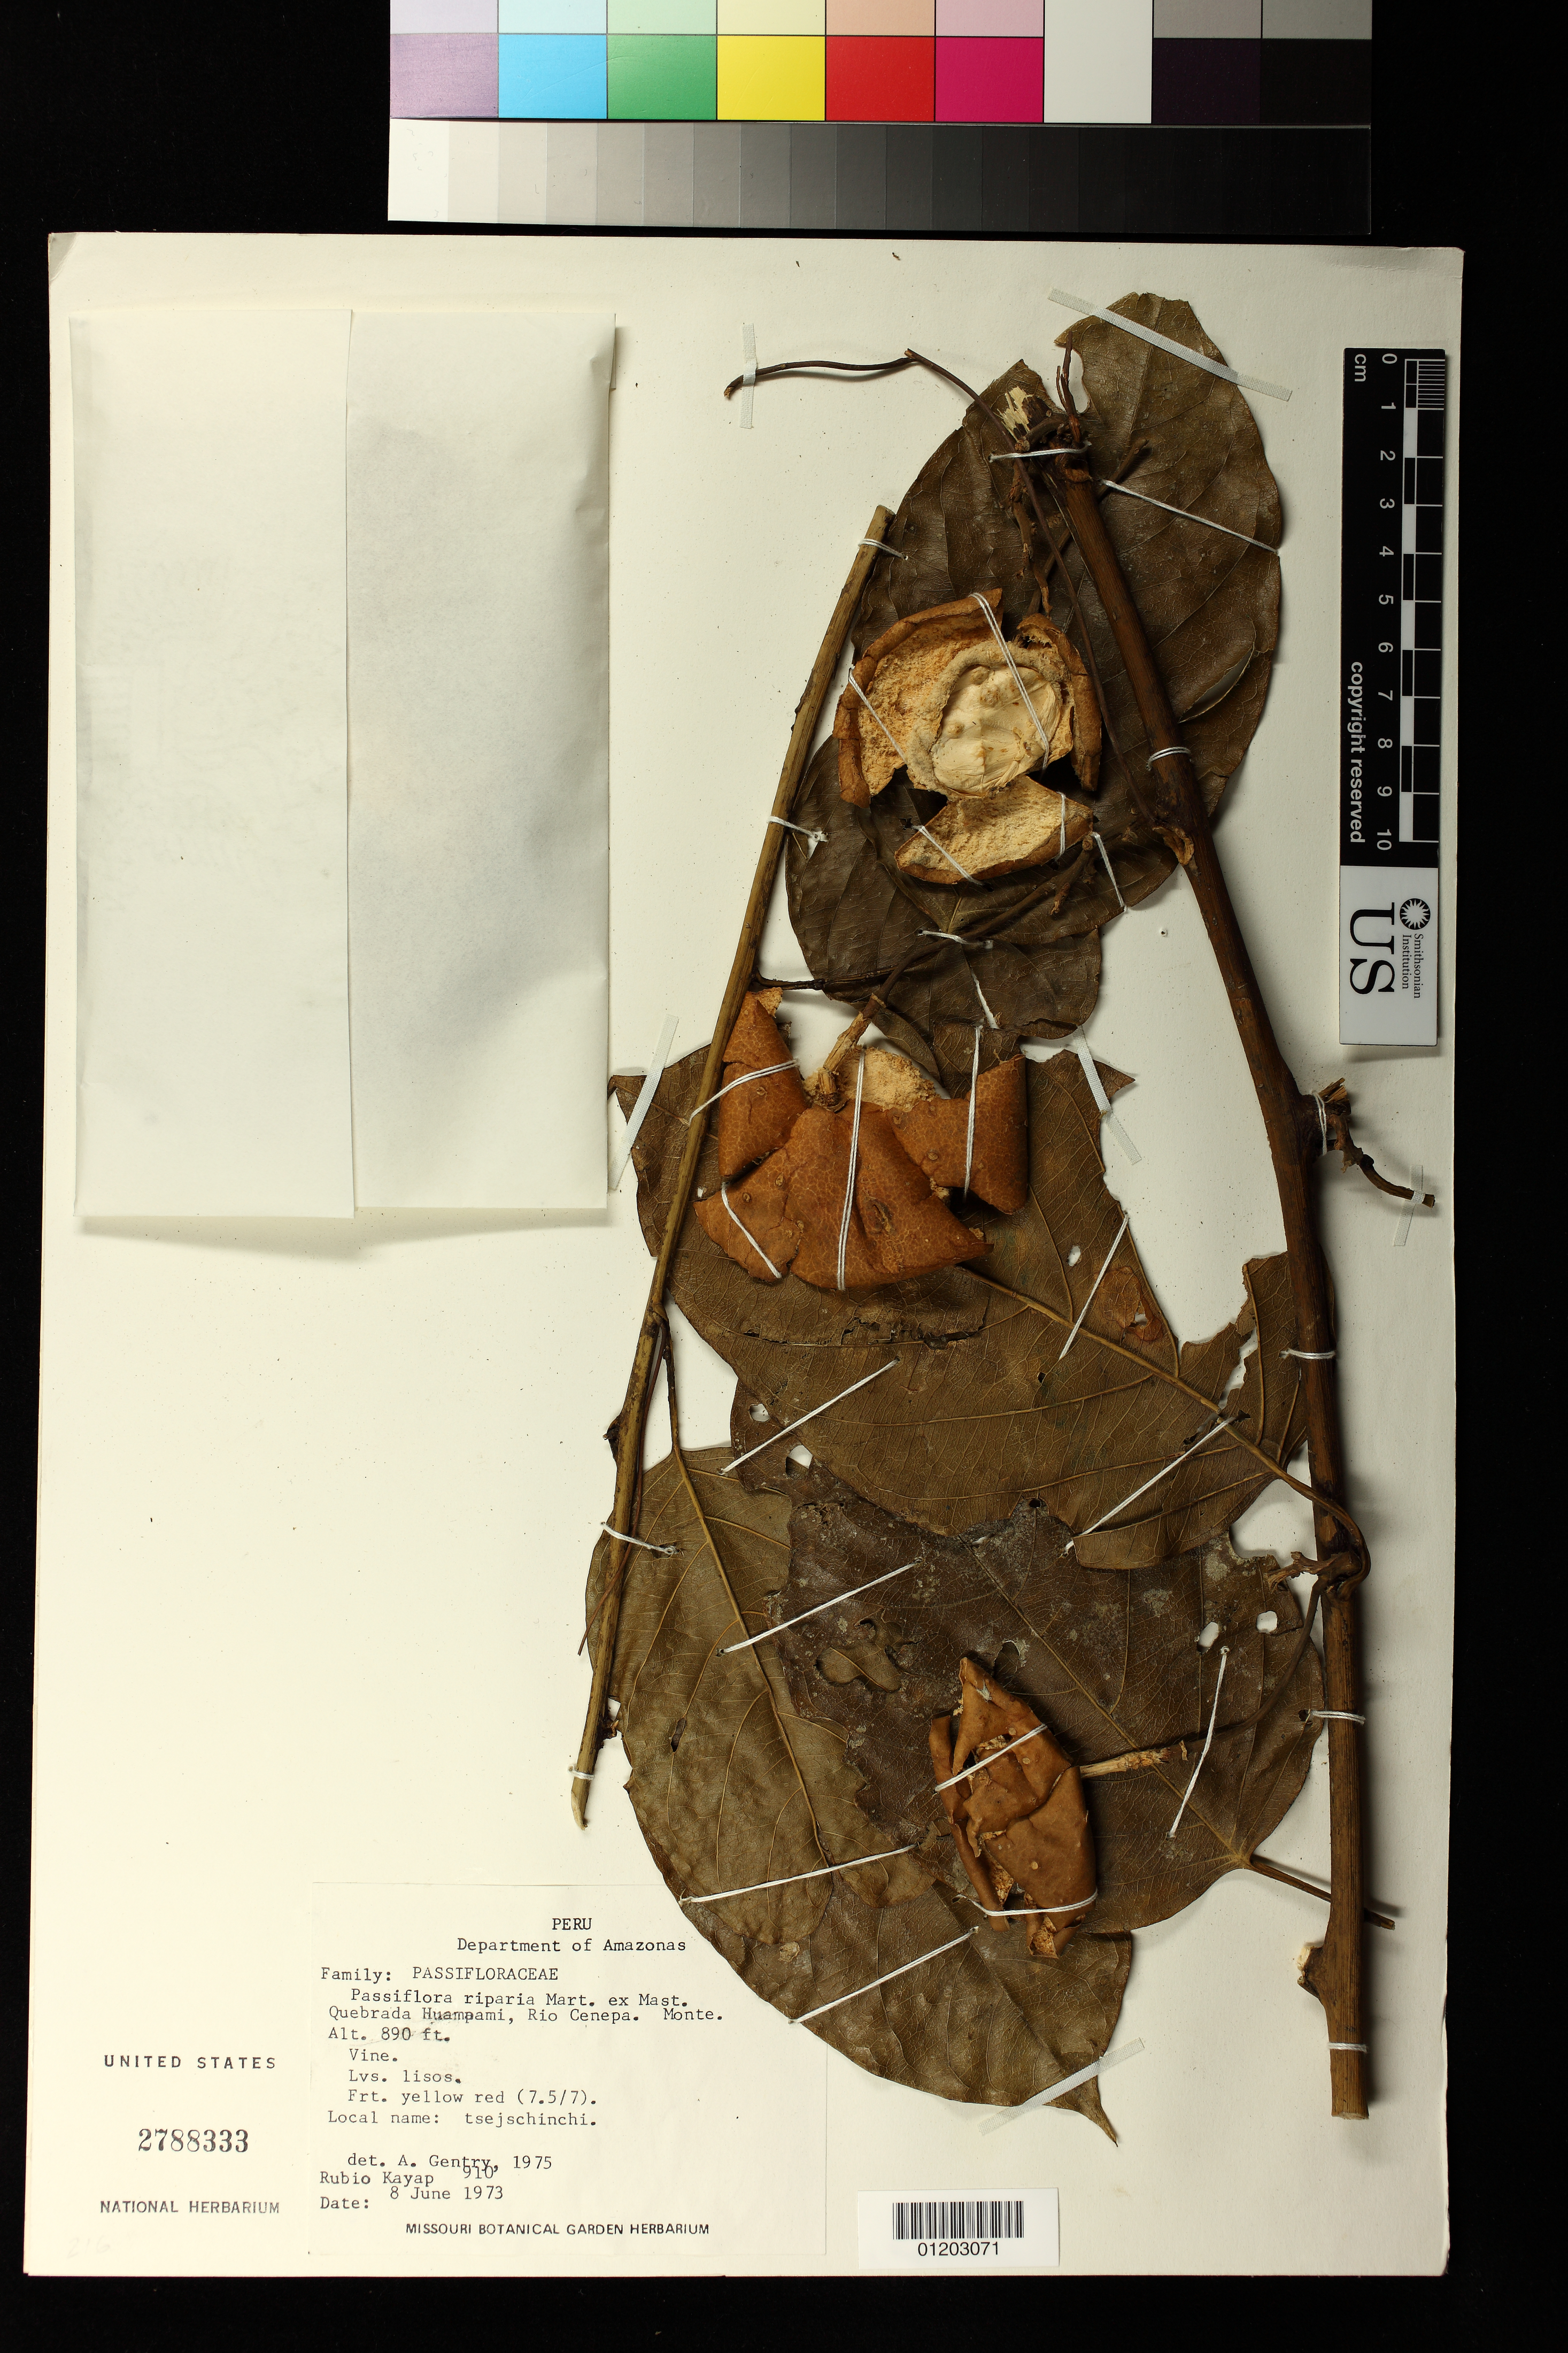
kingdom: Plantae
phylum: Tracheophyta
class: Magnoliopsida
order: Malpighiales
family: Passifloraceae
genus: Passiflora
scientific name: Passiflora riparia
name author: Mart. ex Mast.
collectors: R. Kayap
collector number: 910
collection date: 1973-06-08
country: Peru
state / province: Amazonas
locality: Quebrada Huampami, Rio Cenepa. Monte.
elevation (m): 271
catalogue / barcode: US 2788333